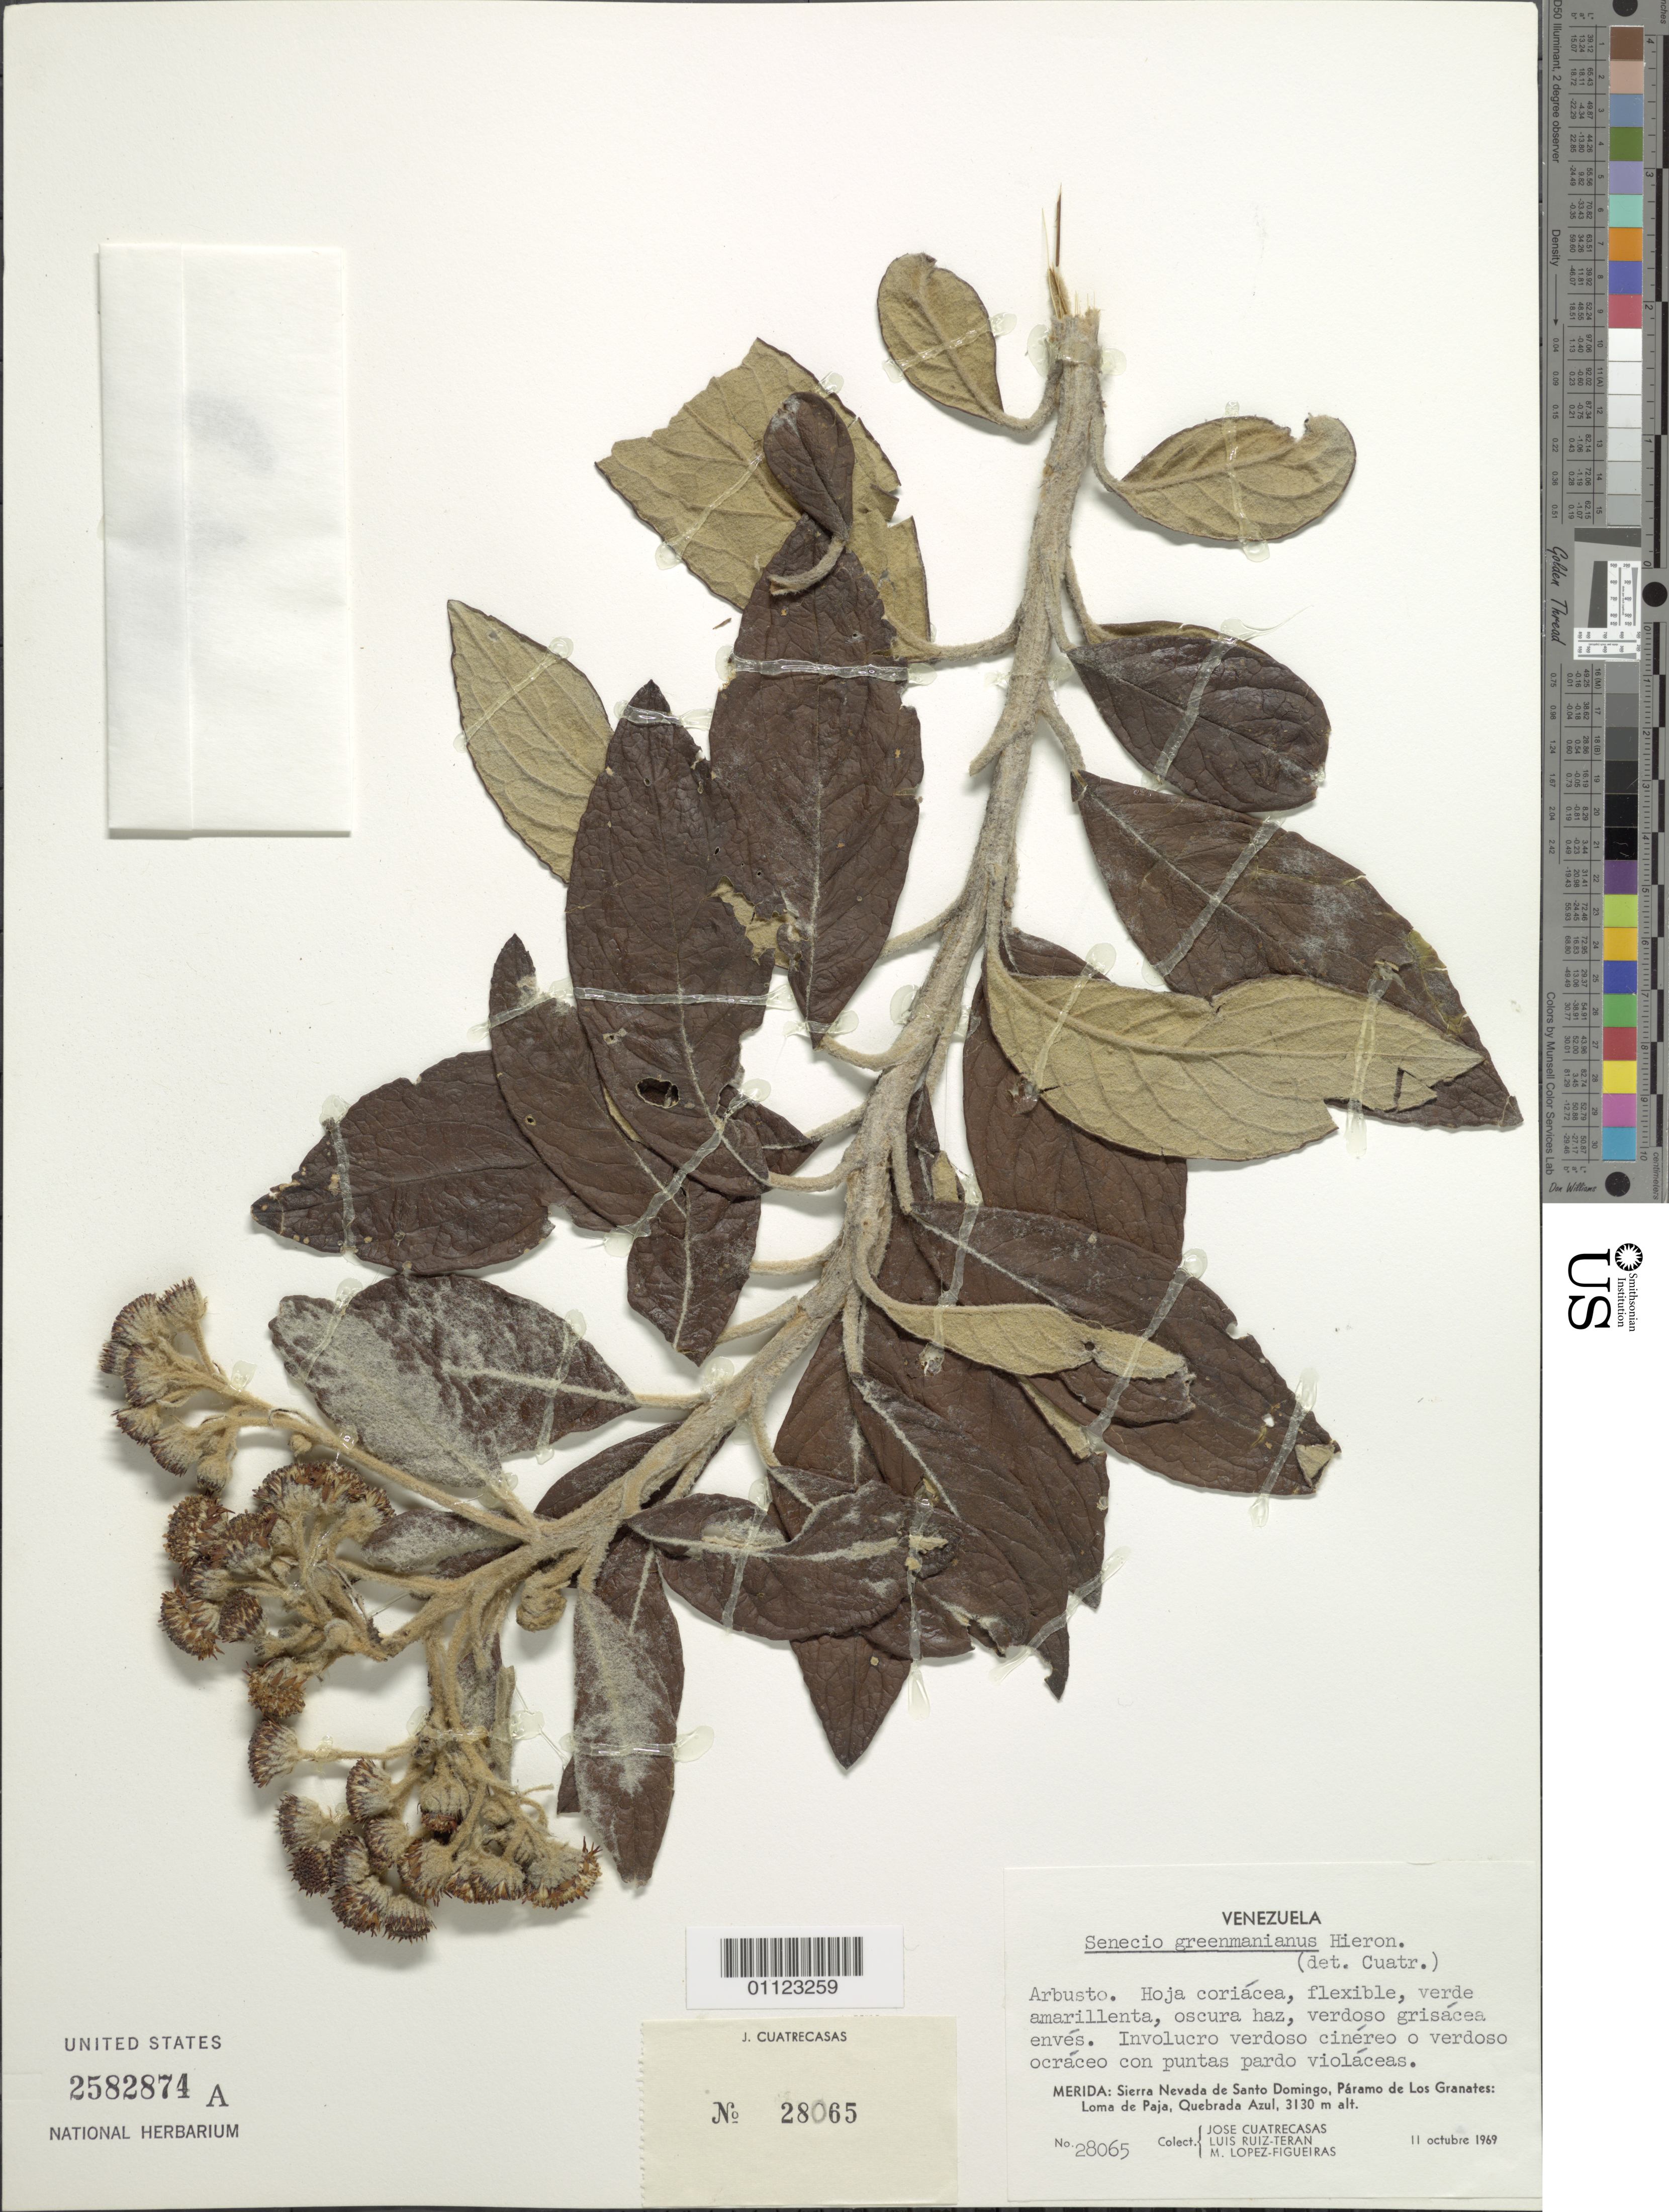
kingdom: Plantae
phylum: Tracheophyta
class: Magnoliopsida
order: Asterales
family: Asteraceae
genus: Pentacalia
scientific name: Pentacalia greenmaniana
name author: (Hieron.) Cuatrec.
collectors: J. Cuatrecasas, L. E. Ruíz-Terán & M. López Figueiras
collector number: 28065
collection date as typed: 11 Oct 1969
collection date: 1969-10-11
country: Venezuela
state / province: Mérida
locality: Sierra Nevada de Santo Domingo, Páramo de Los Granates, Loma de Paja, Quebrada de Azul.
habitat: Páramo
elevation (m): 3130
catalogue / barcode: US 2582874A